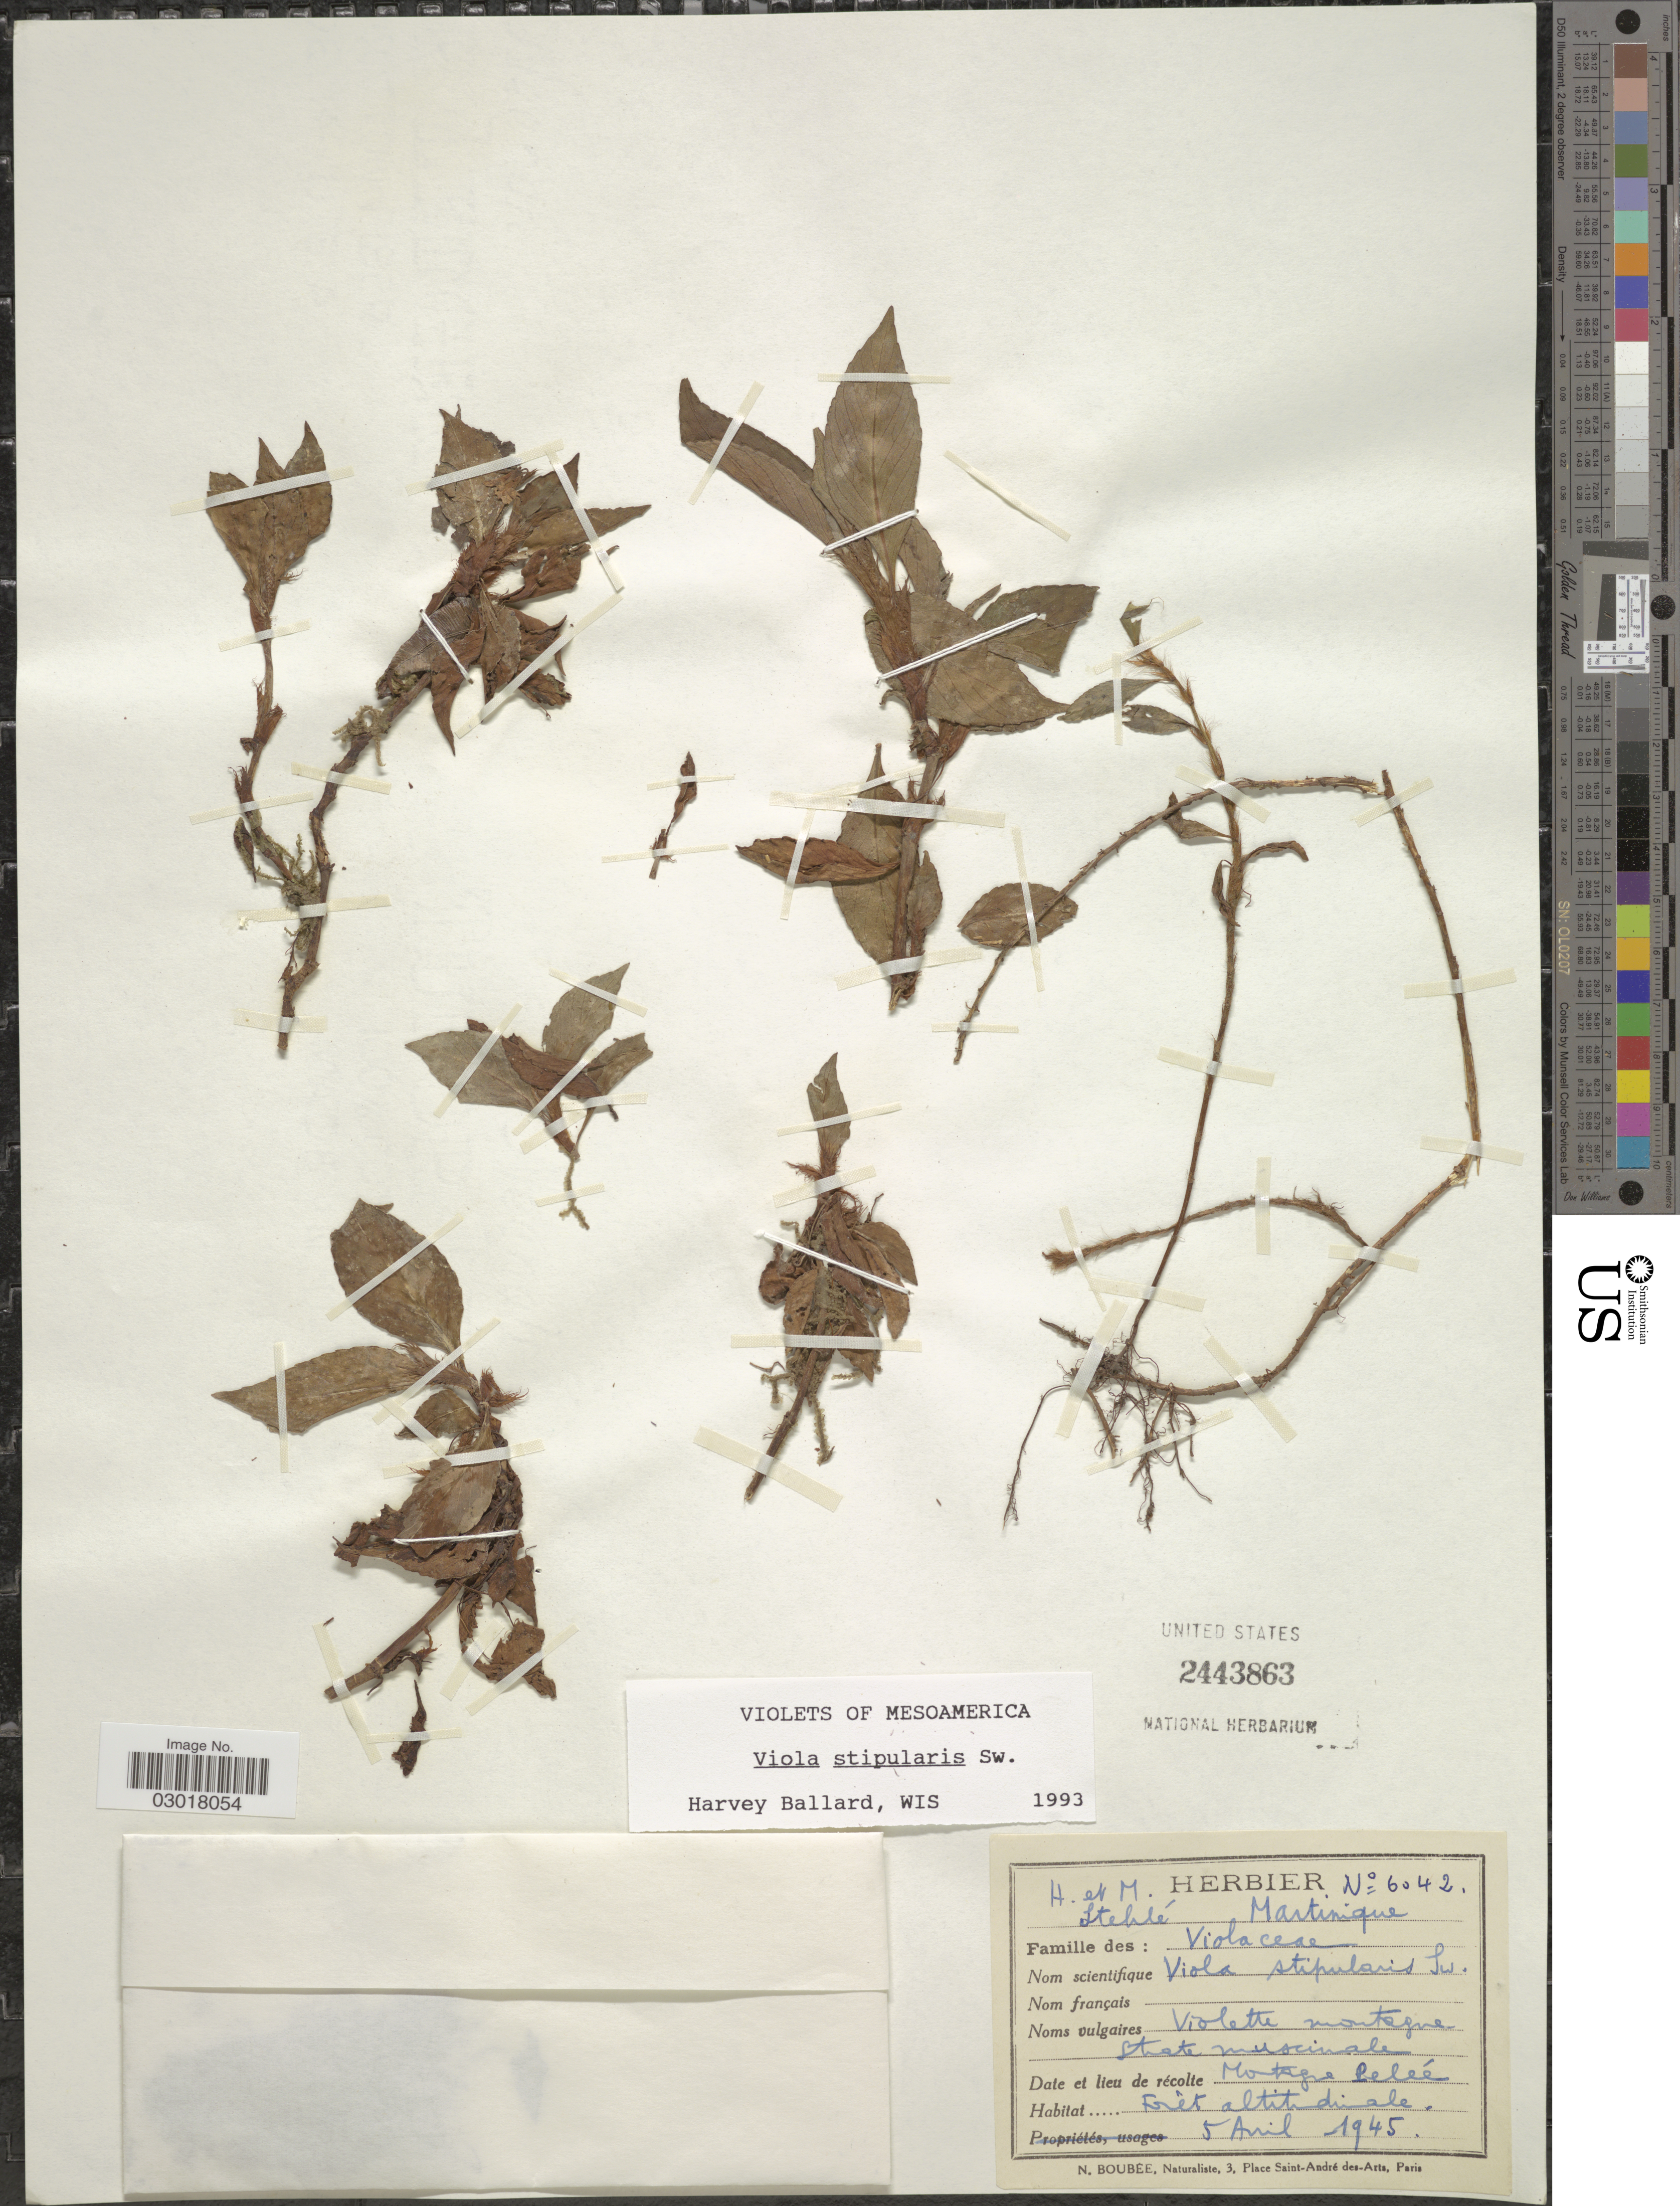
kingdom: Plantae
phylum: Tracheophyta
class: Magnoliopsida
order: Malpighiales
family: Violaceae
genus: Viola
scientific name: Viola stipularis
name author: Sw.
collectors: H. Stehlé & M. Stehlé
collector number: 6042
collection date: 1945-04-05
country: Martinique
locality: Montagne Peleé.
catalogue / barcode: US 2443863